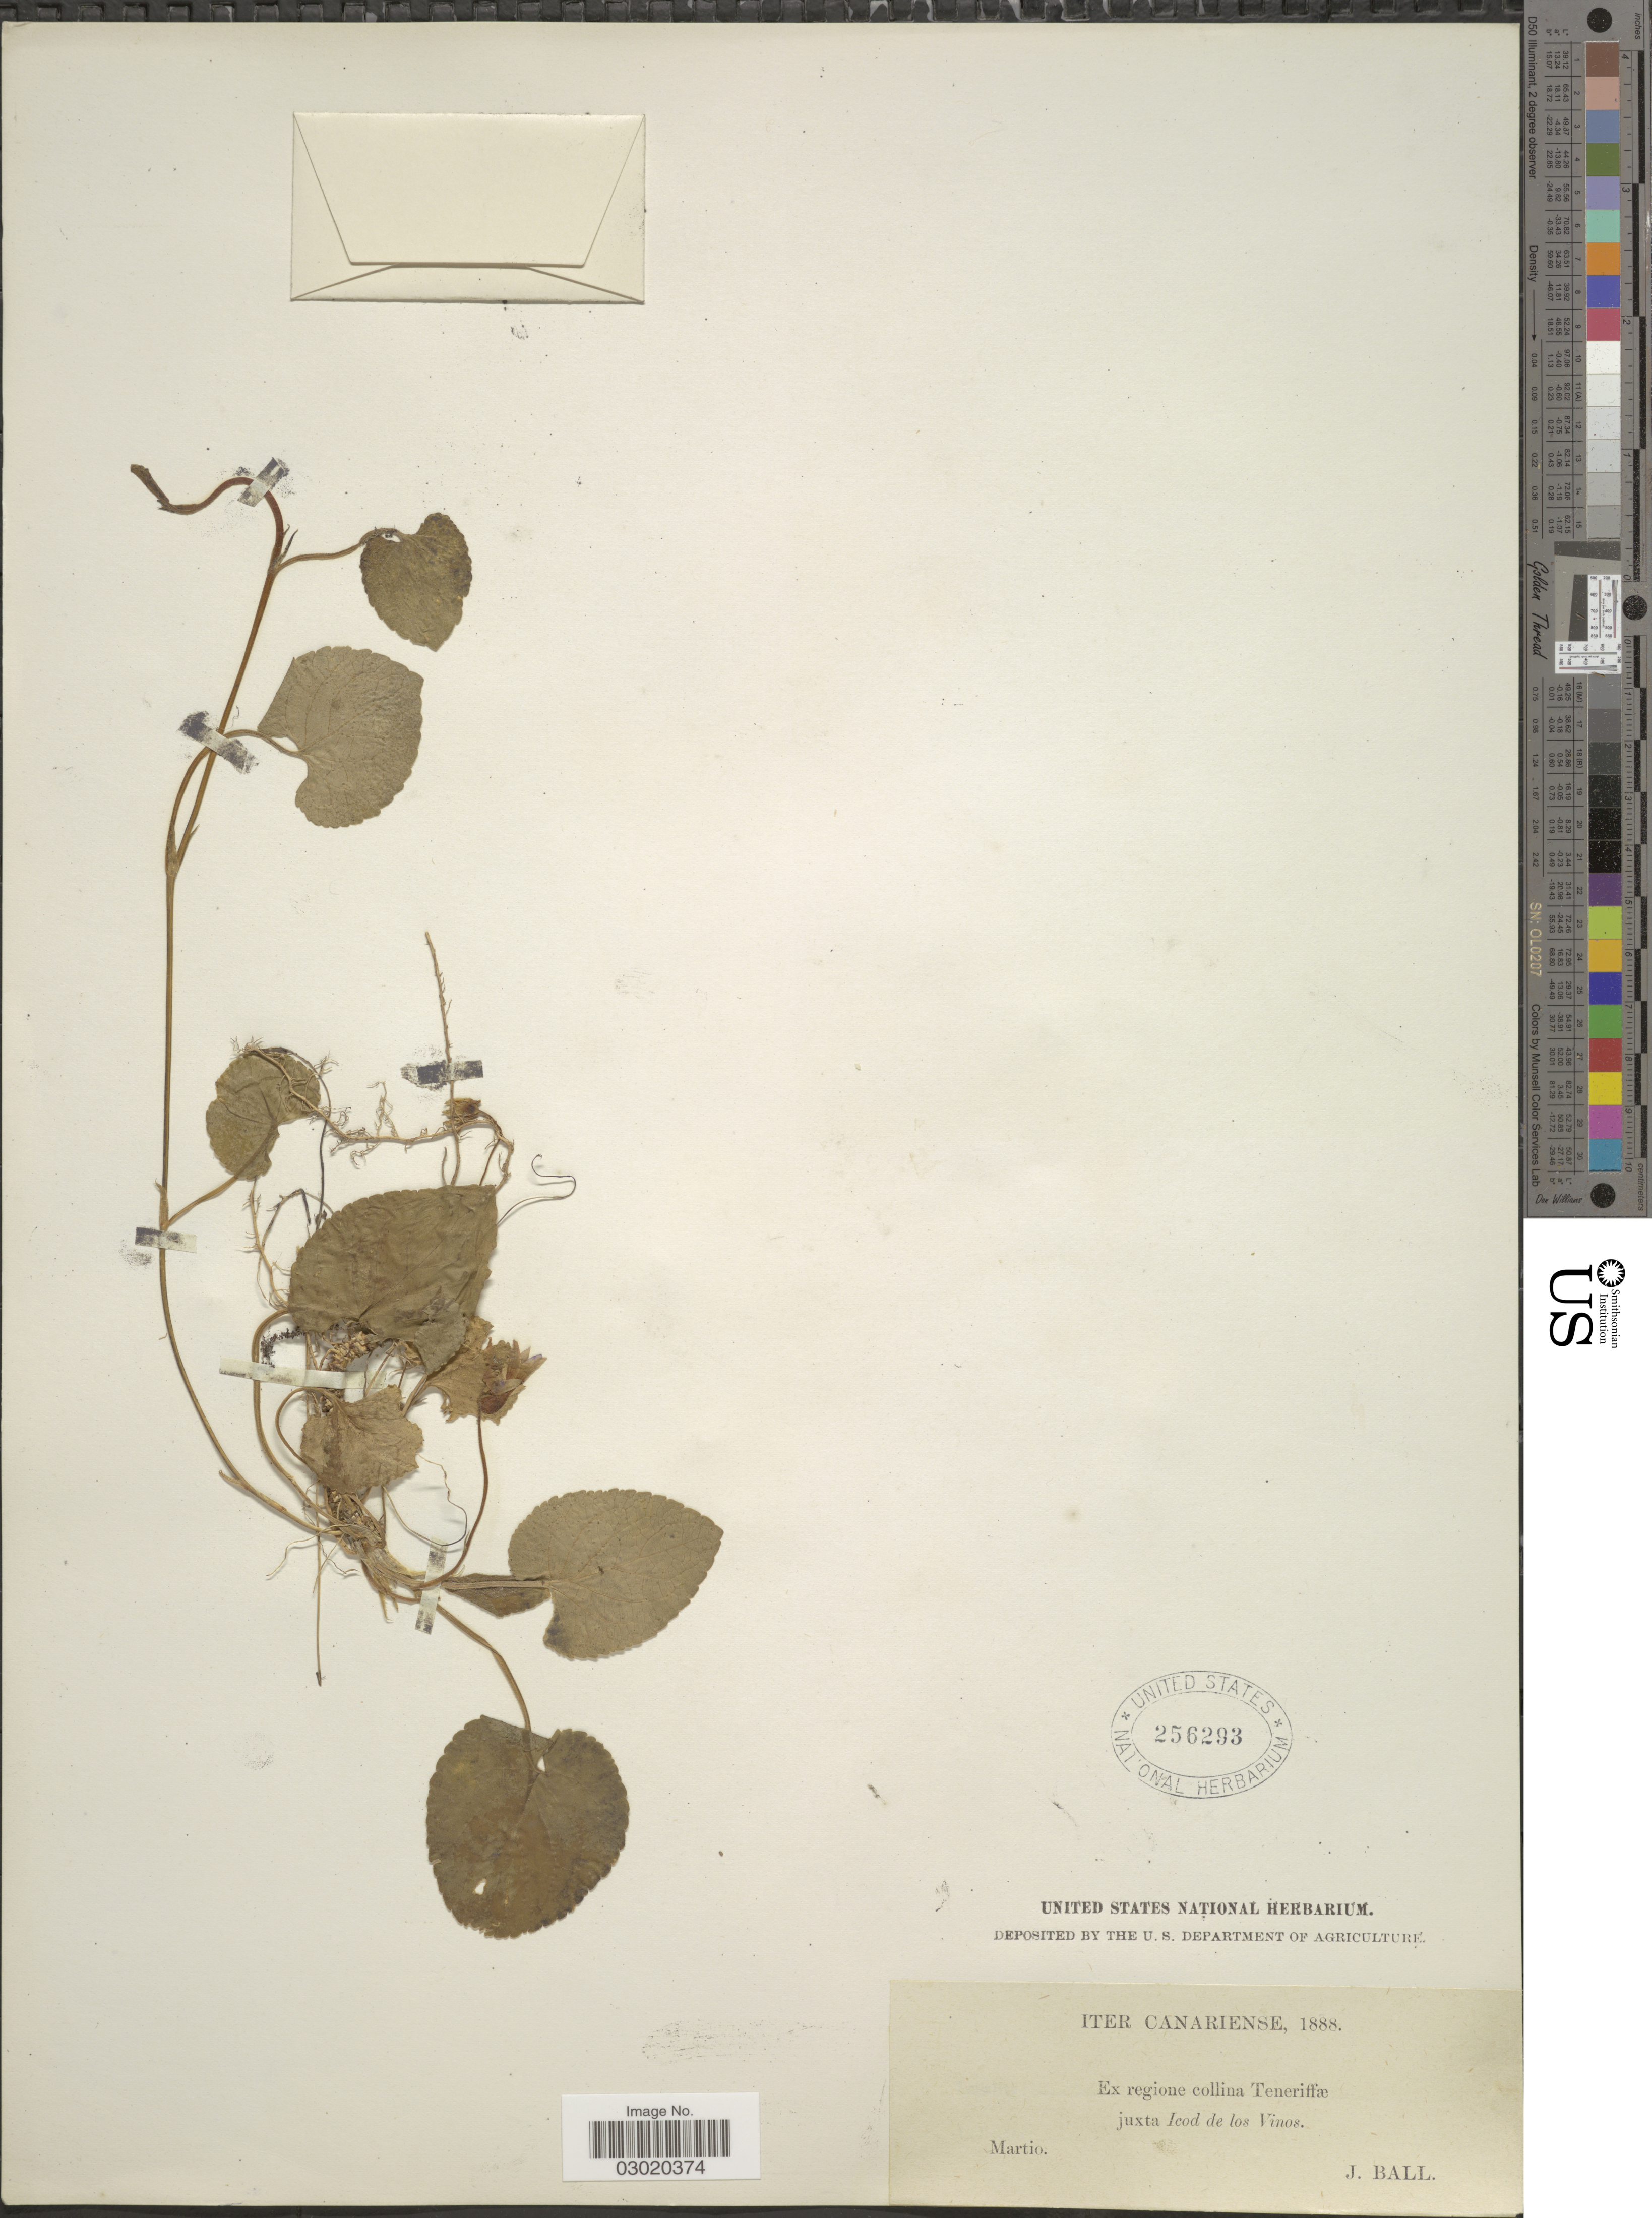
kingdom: Plantae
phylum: Tracheophyta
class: Magnoliopsida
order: Malpighiales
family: Violaceae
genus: Viola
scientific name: Viola sp.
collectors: J. Ball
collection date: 1888-03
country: Spain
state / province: Canarias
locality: Iter Canariense. Ex regione collina Teneriffæ juxta Icod de los Vinos.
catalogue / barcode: US 256293